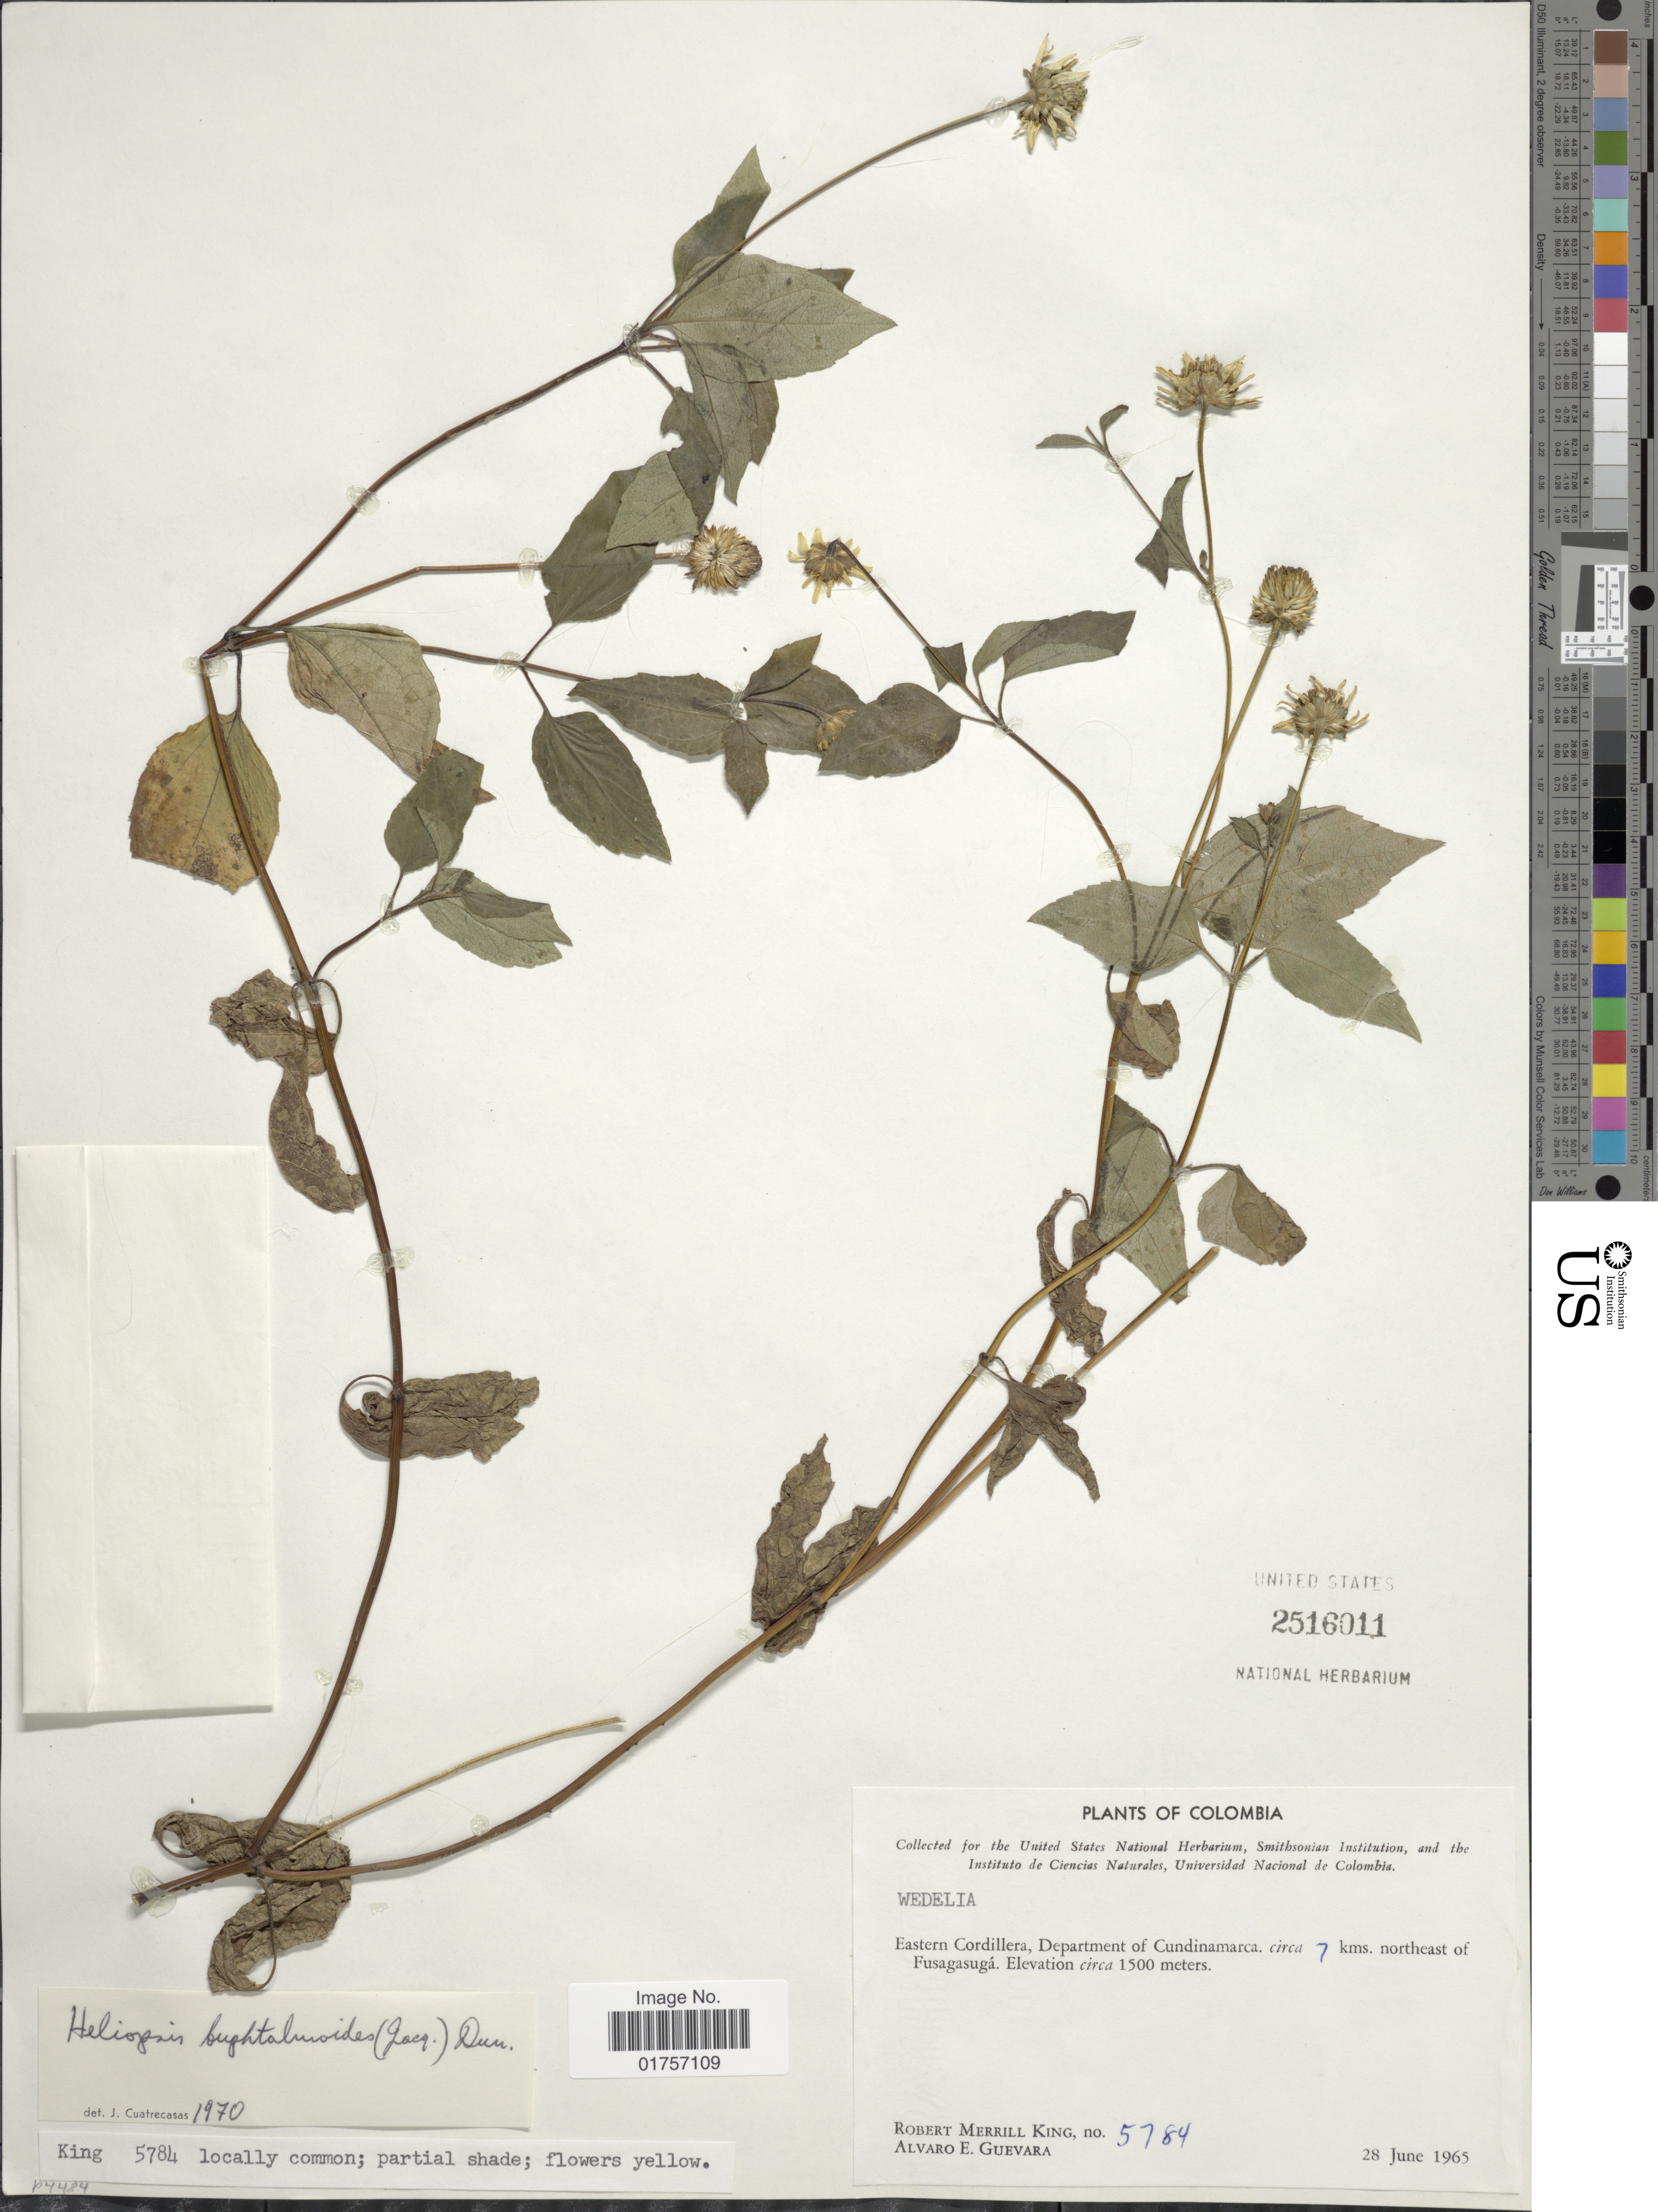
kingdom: Plantae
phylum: Tracheophyta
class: Magnoliopsida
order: Asterales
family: Asteraceae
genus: Heliopsis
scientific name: Heliopsis buphthalmoides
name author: (Jacq.) Dunal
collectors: R. M. King & A. E. Guevara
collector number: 5784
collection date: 1965-06-28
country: Colombia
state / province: Cundinamarca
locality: Eastern Cordillera. circa 7 kms. northeast of Fusagasugá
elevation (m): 1500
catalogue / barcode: US 2516011